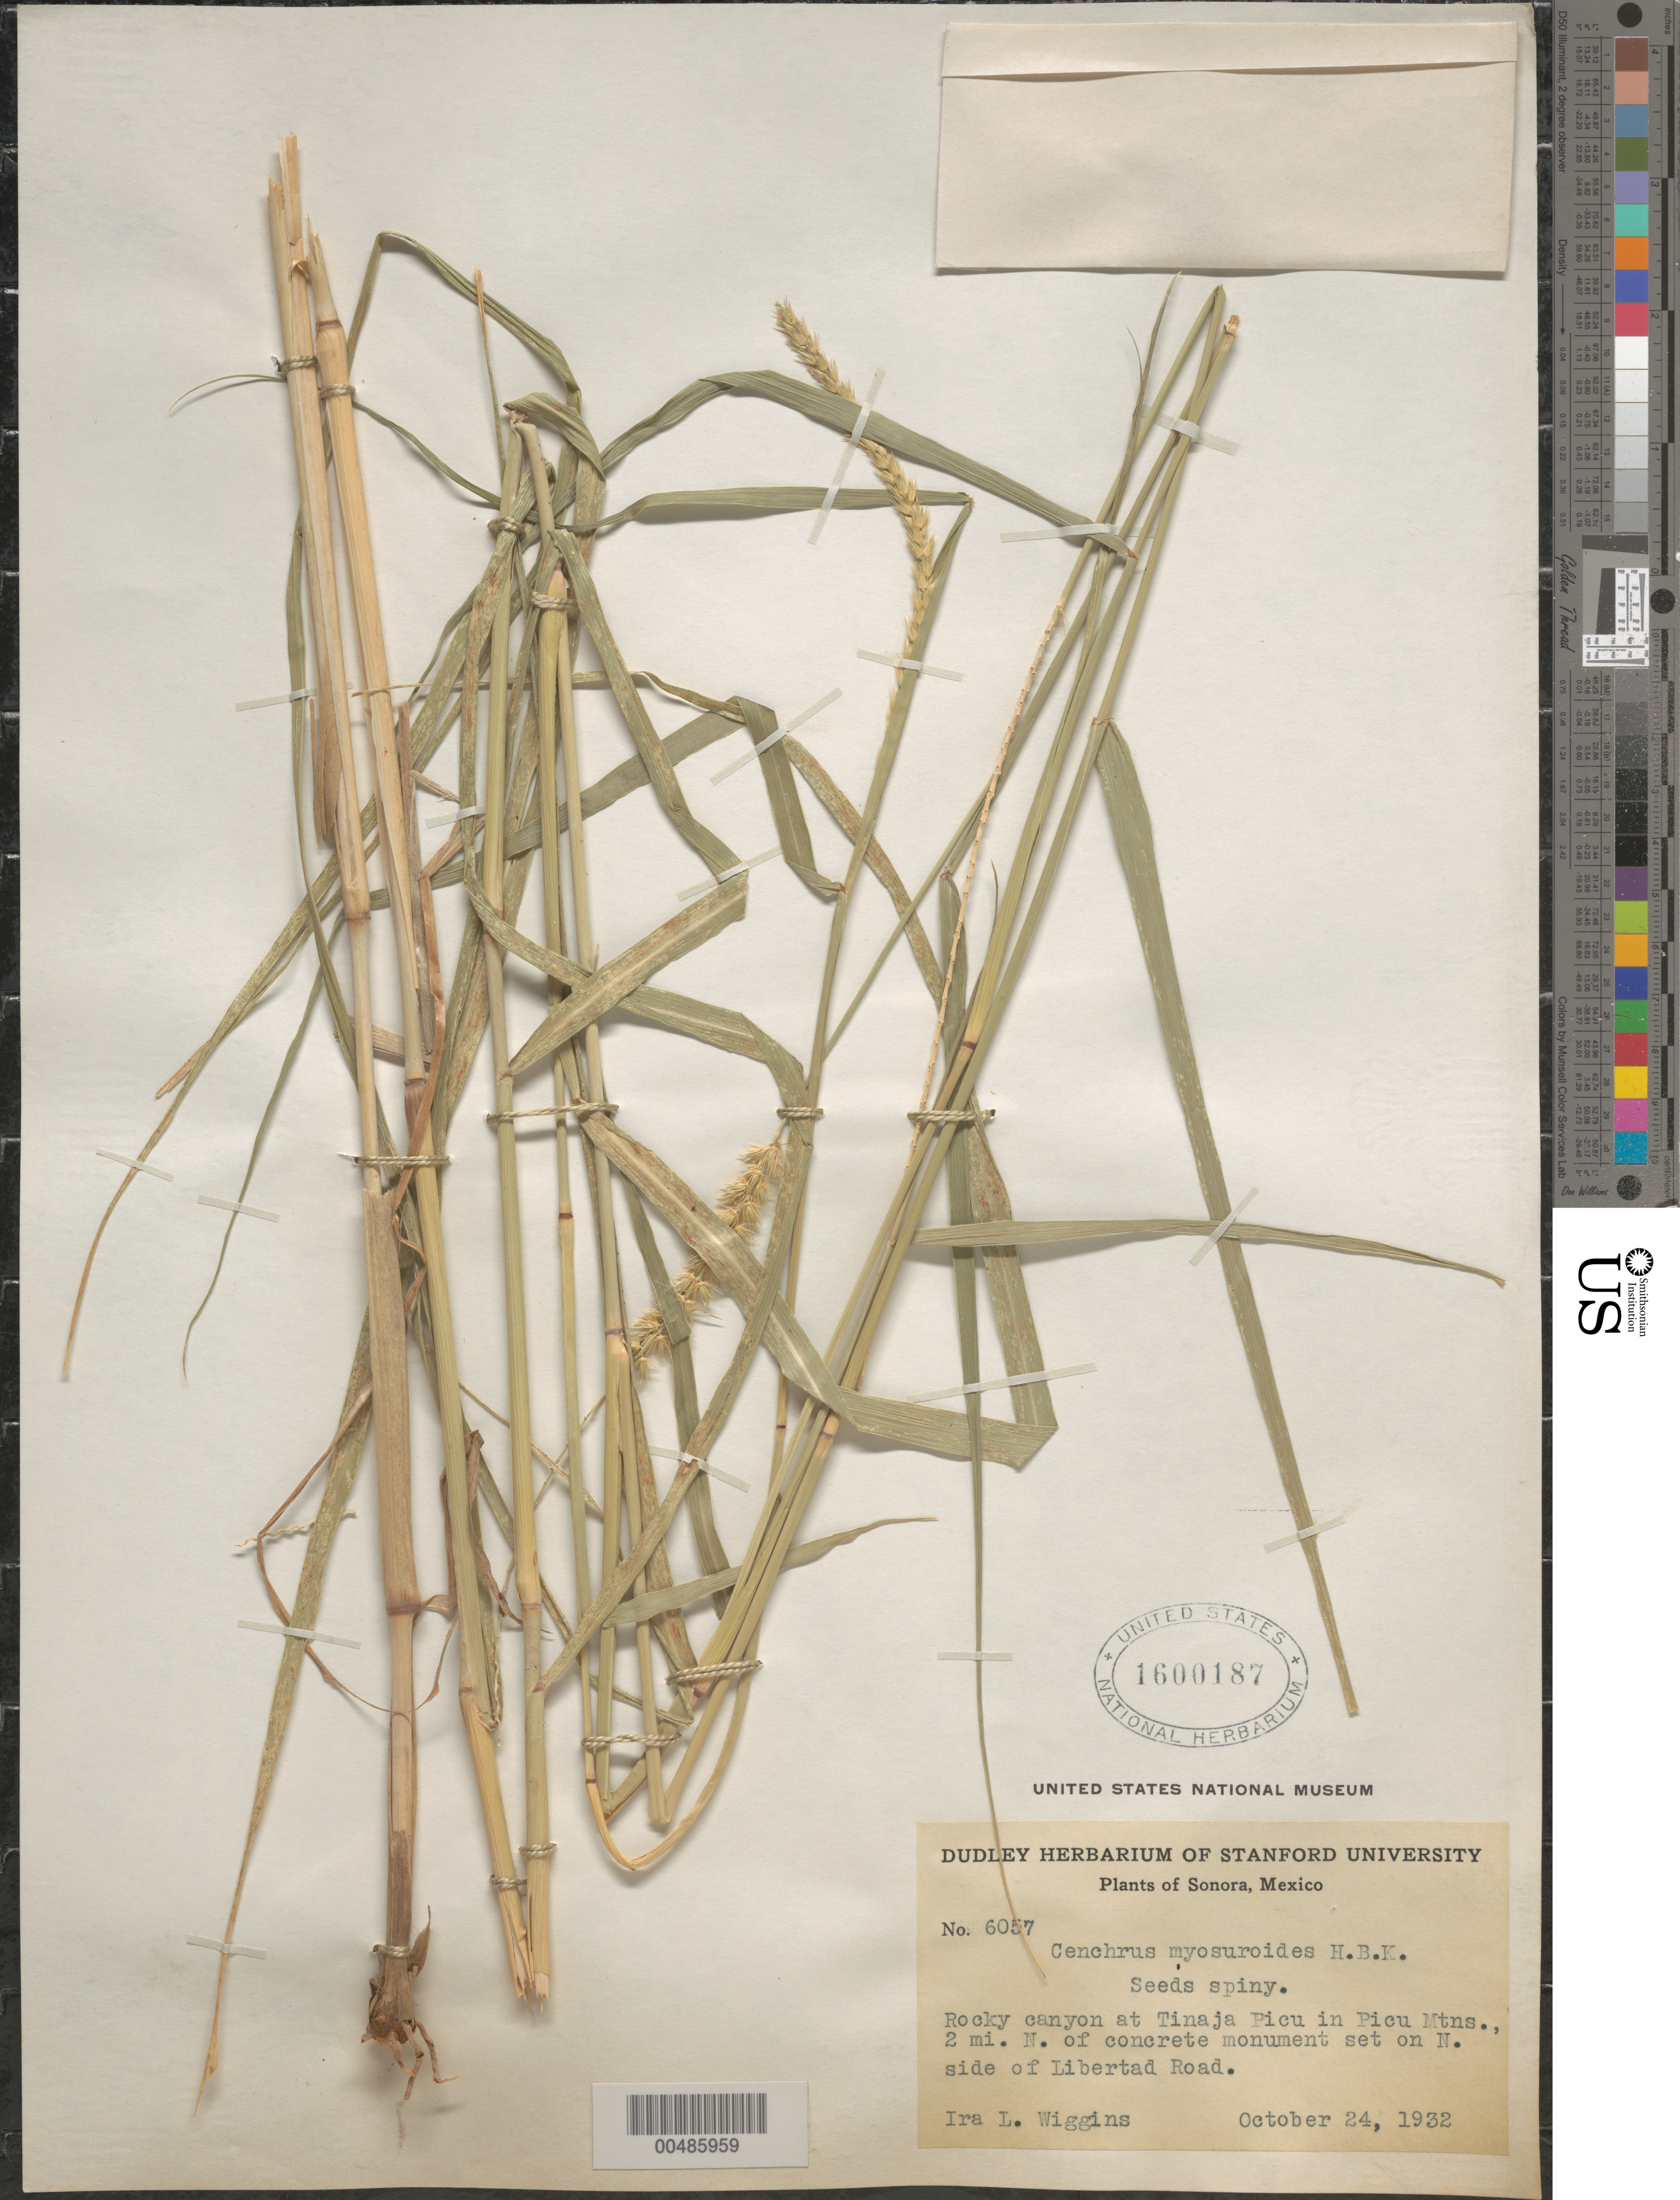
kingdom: Plantae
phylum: Tracheophyta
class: Liliopsida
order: Poales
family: Poaceae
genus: Cenchrus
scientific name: Cenchrus myosuroides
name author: Kunth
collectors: I. L. Wiggins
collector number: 6057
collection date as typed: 24 Oct 1932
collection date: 1932-10-24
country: Mexico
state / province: Sonora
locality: Rocky canyon at Tinaja Picu in Picu Mtns., 2 mi N of concrete monument set on N side of Libertad Road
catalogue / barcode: US 1600187